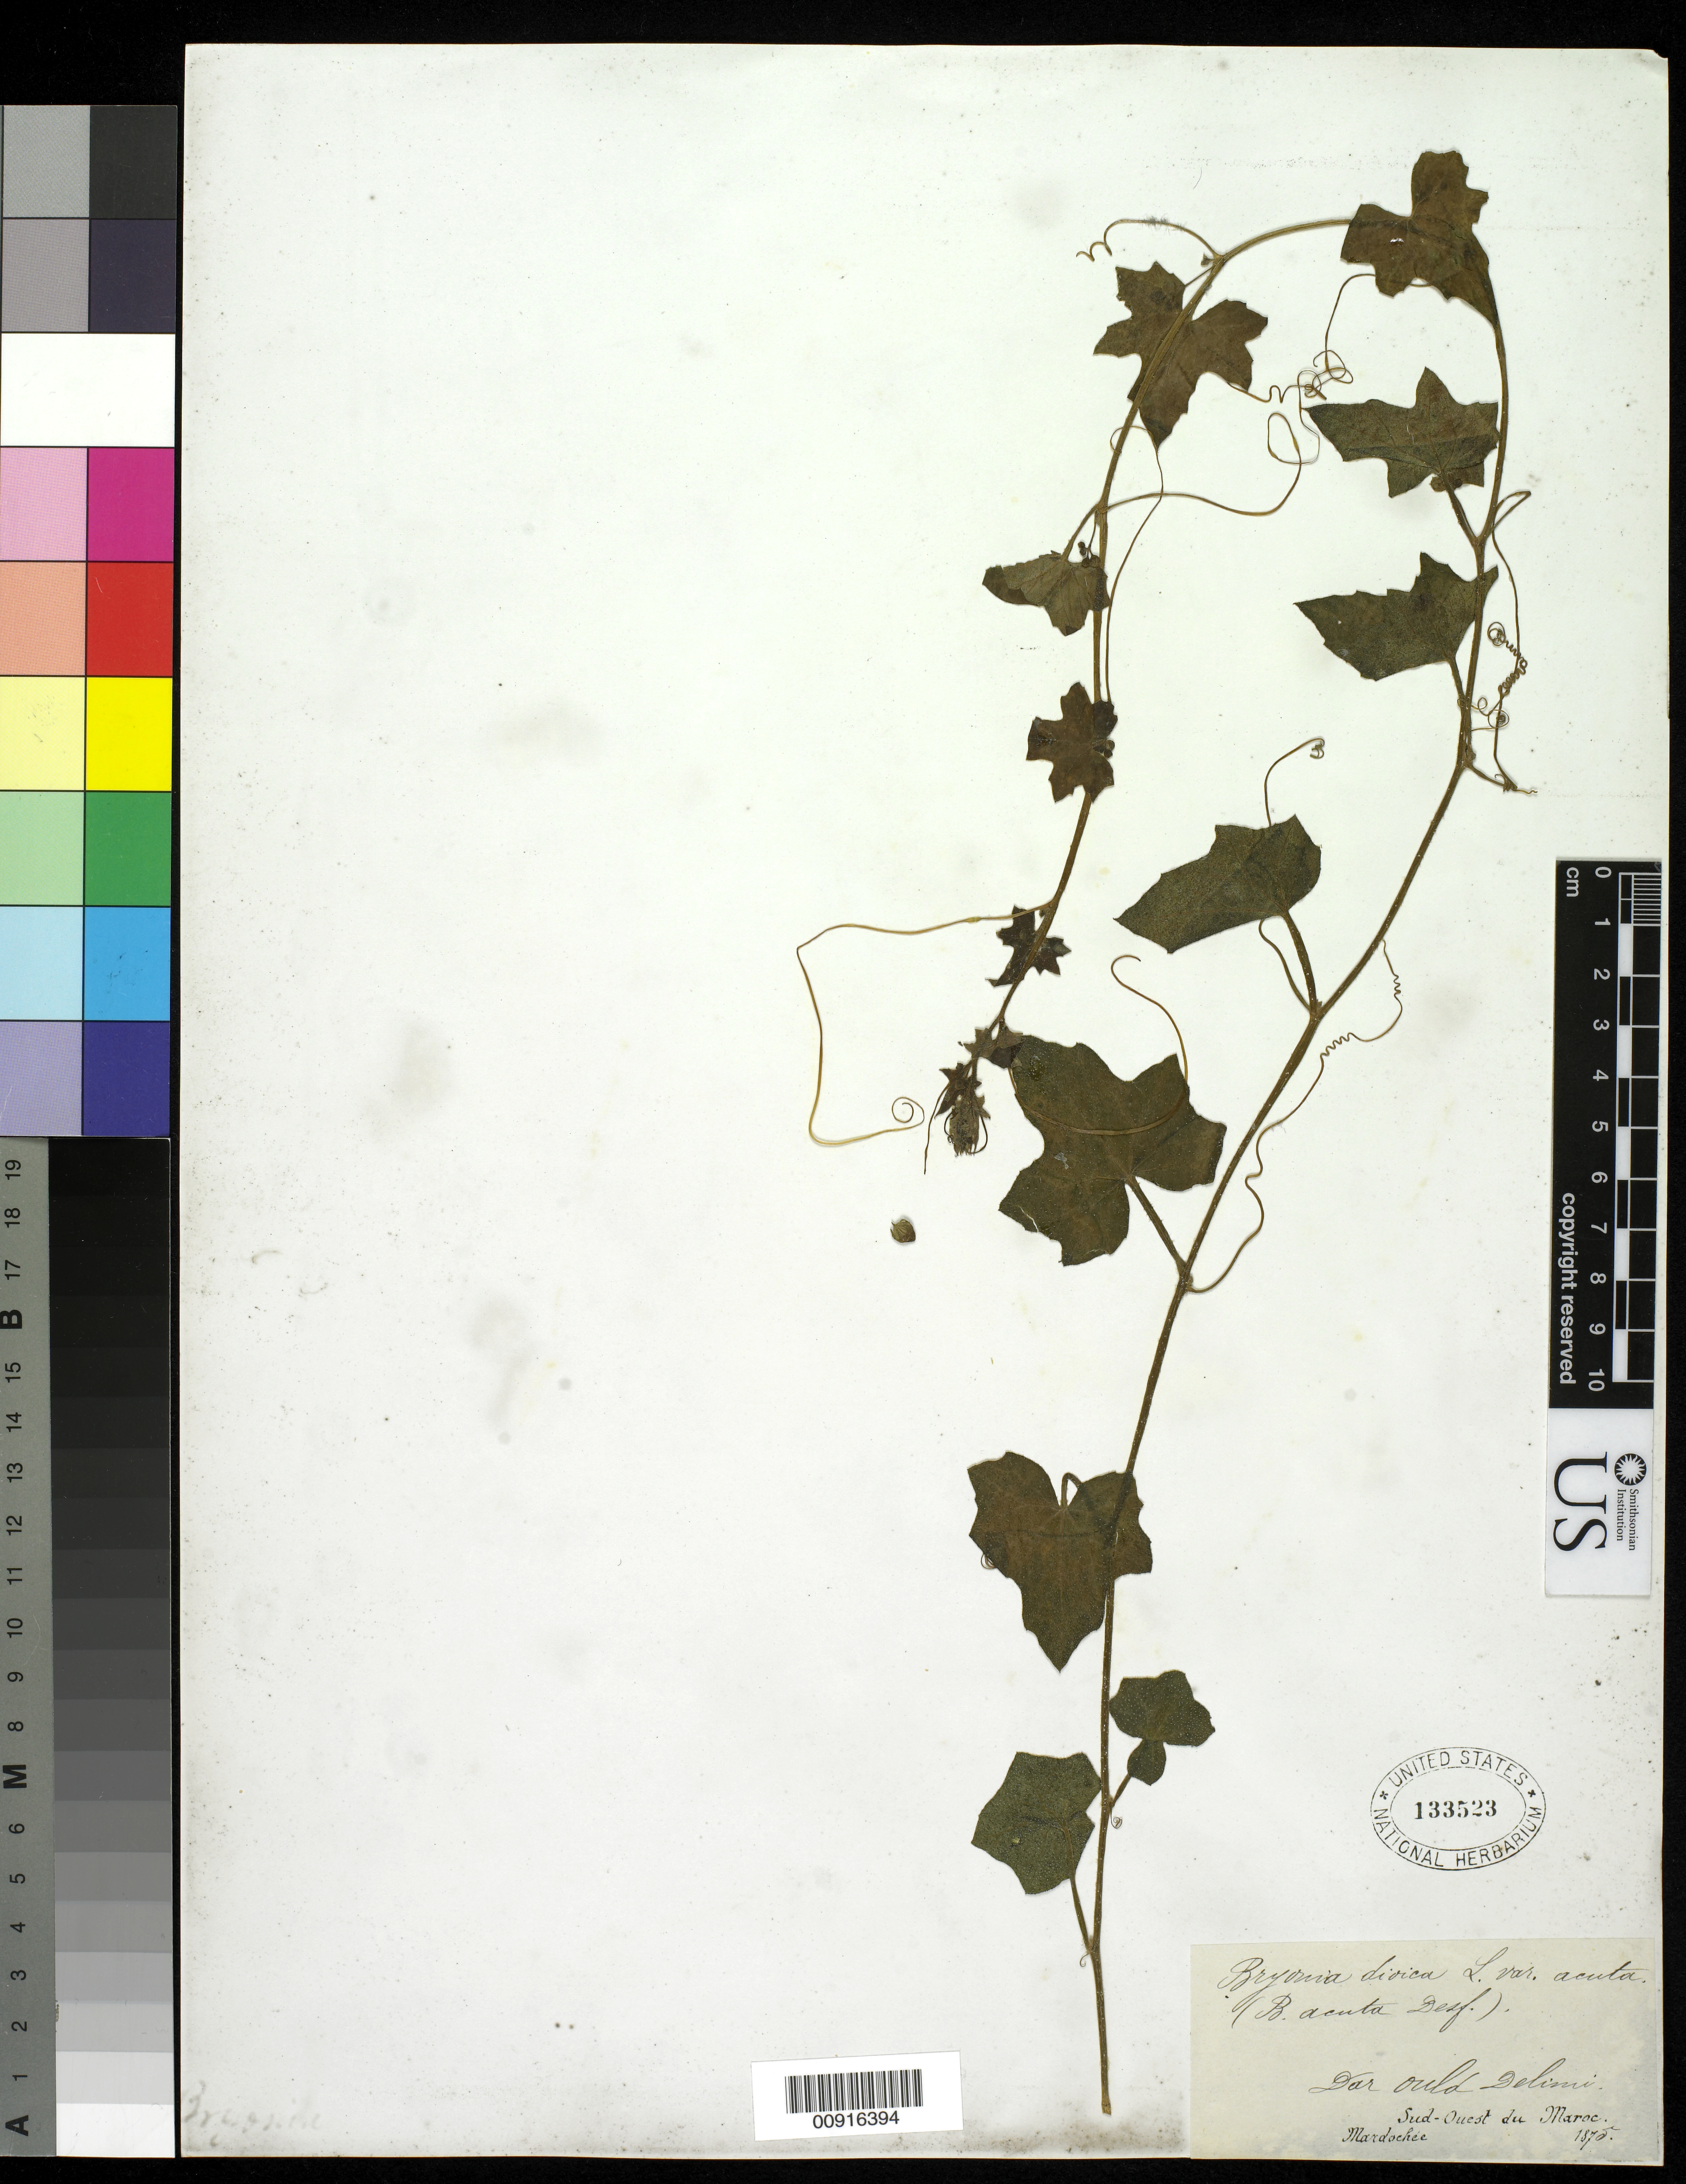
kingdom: Plantae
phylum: Tracheophyta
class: Magnoliopsida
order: Cucurbitales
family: Cucurbitaceae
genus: Bryonia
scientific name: Bryonia dioica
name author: Jacq.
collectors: Mardochee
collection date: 1875-06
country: Morocco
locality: Sud-Ouest du Maroc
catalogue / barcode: US 133523